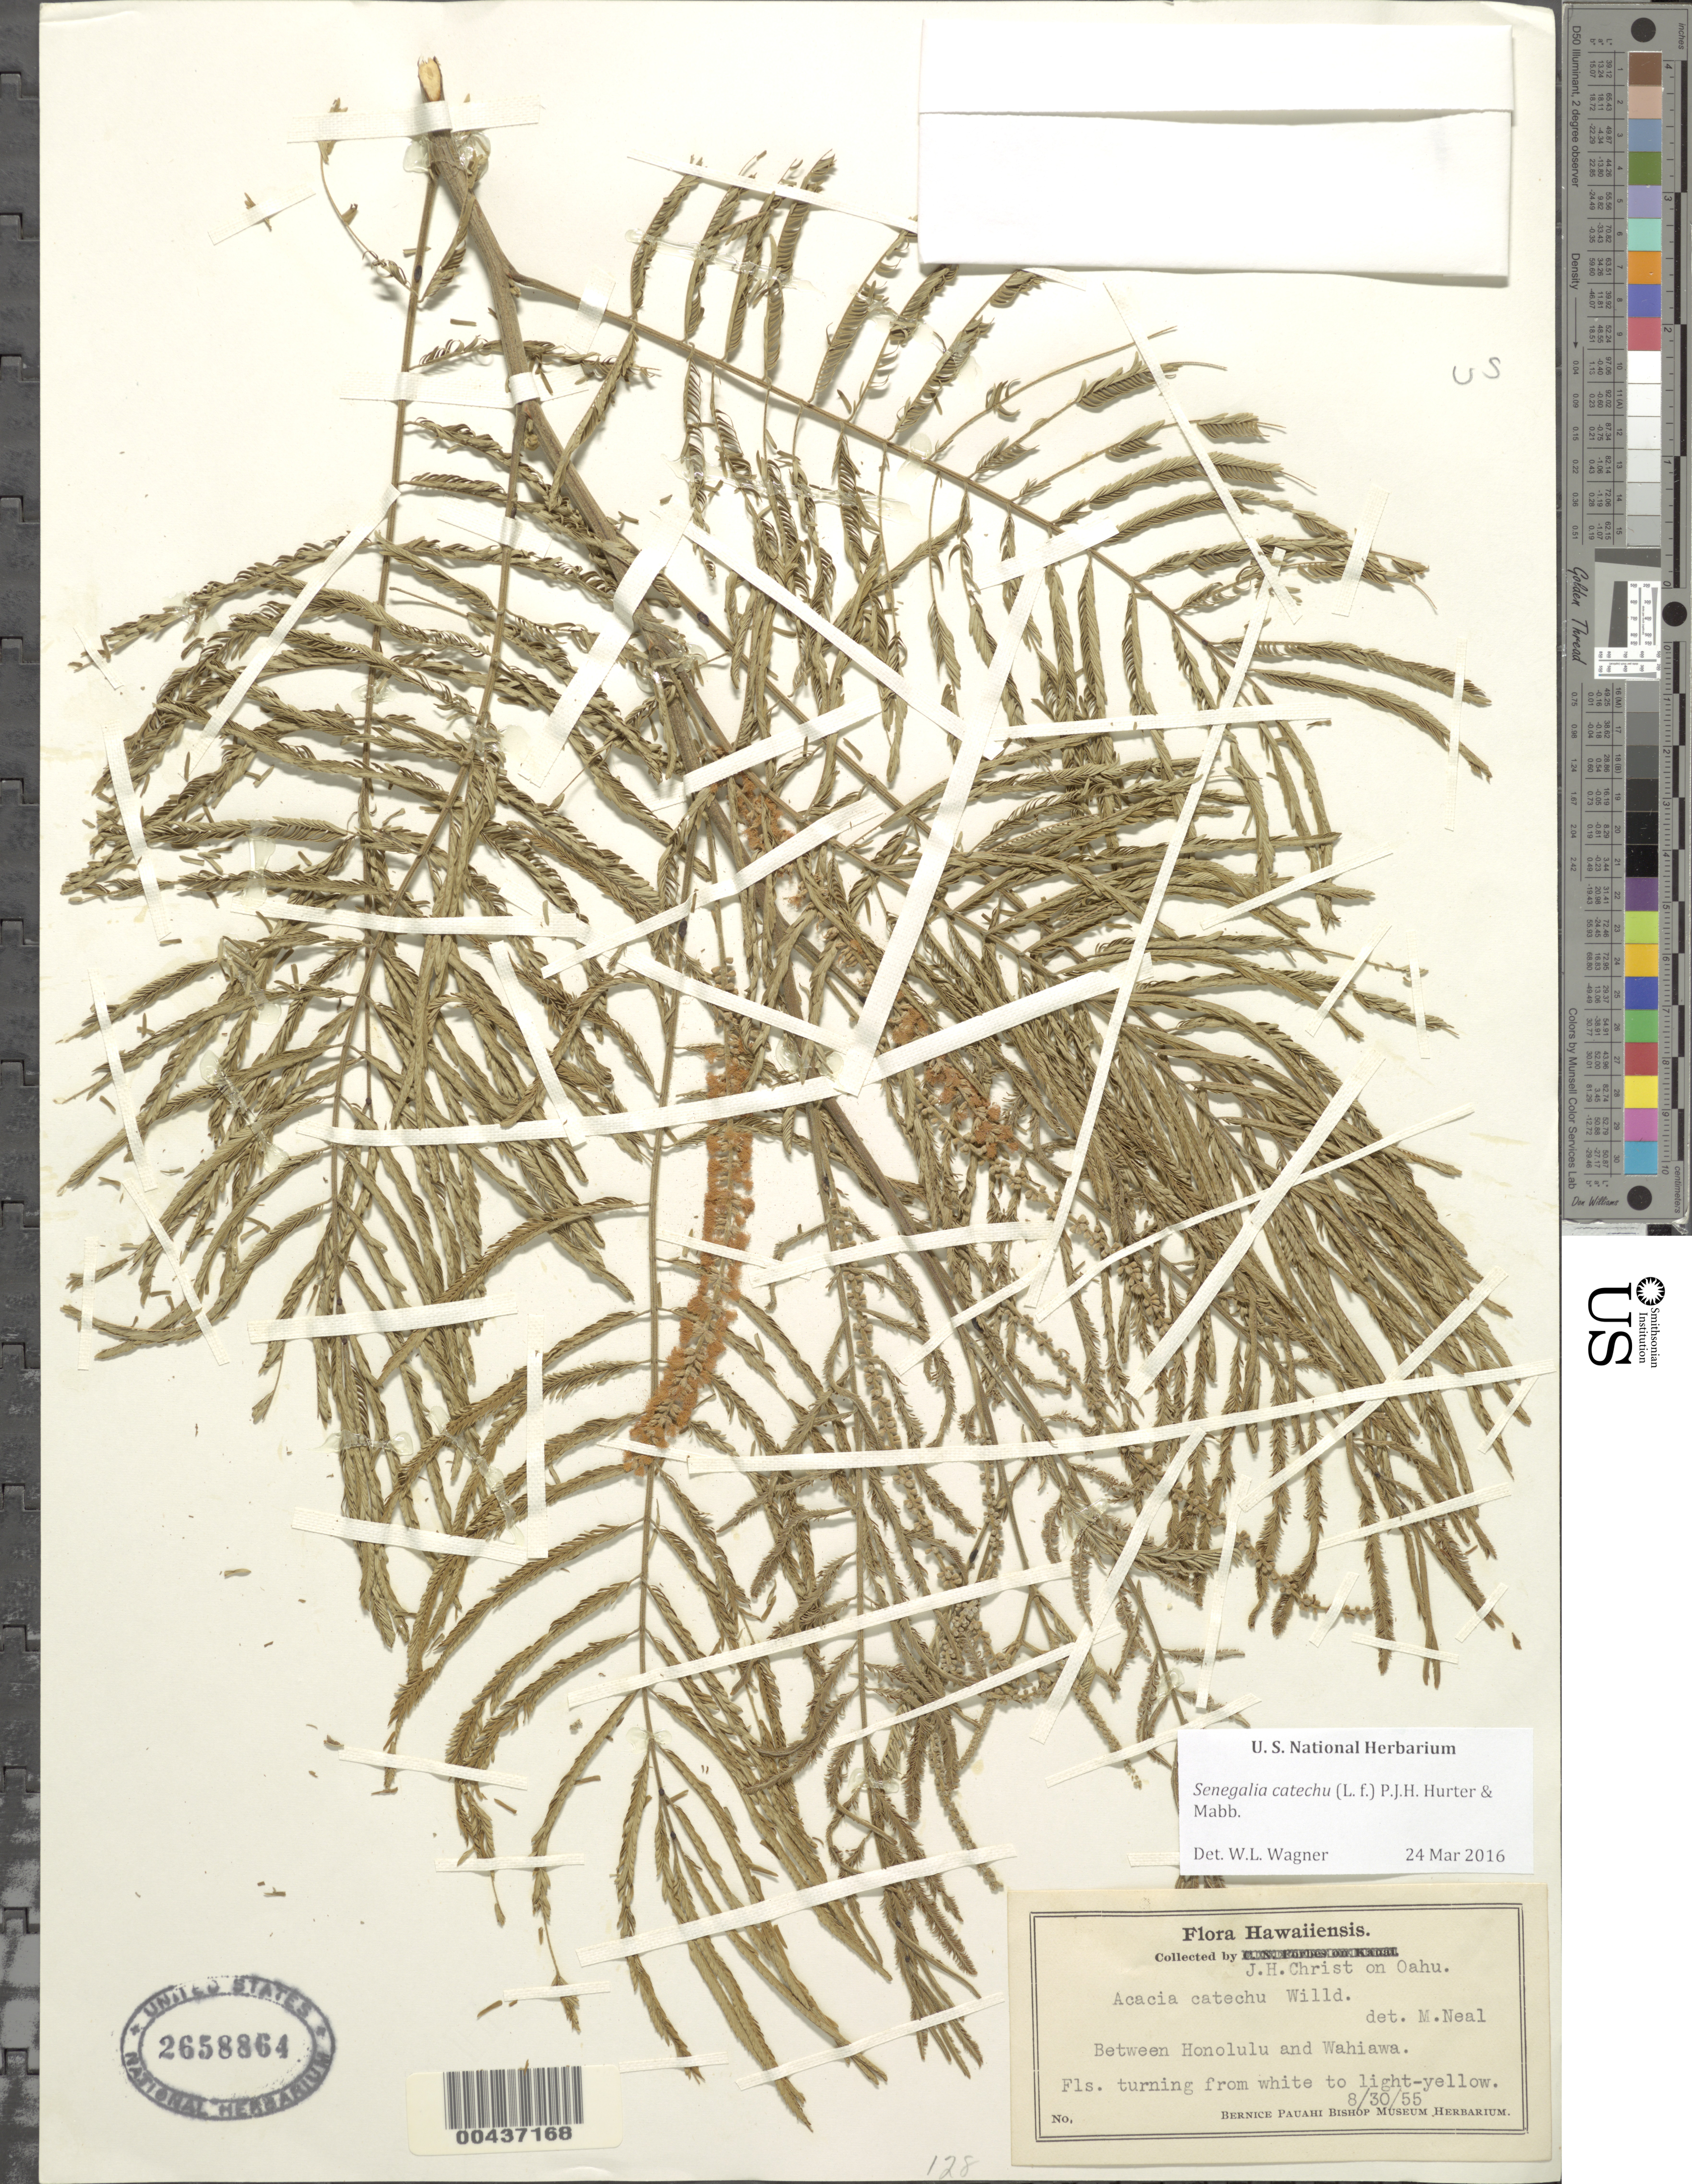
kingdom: Plantae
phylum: Tracheophyta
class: Magnoliopsida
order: Fabales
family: Fabaceae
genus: Senegalia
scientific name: Senegalia catechu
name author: (L. f.) P.J.H. Hurter & Mabb.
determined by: Wagner, W. L., (BOT), Smithsonian Institution - National Museum of Natural History (UNITED STATES)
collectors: J. H. Christ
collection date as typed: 30 Aug 1955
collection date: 1955-08-30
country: United States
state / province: Hawaii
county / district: Honolulu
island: Oahu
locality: Between Honolulu and Wahiawa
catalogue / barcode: US 2658864